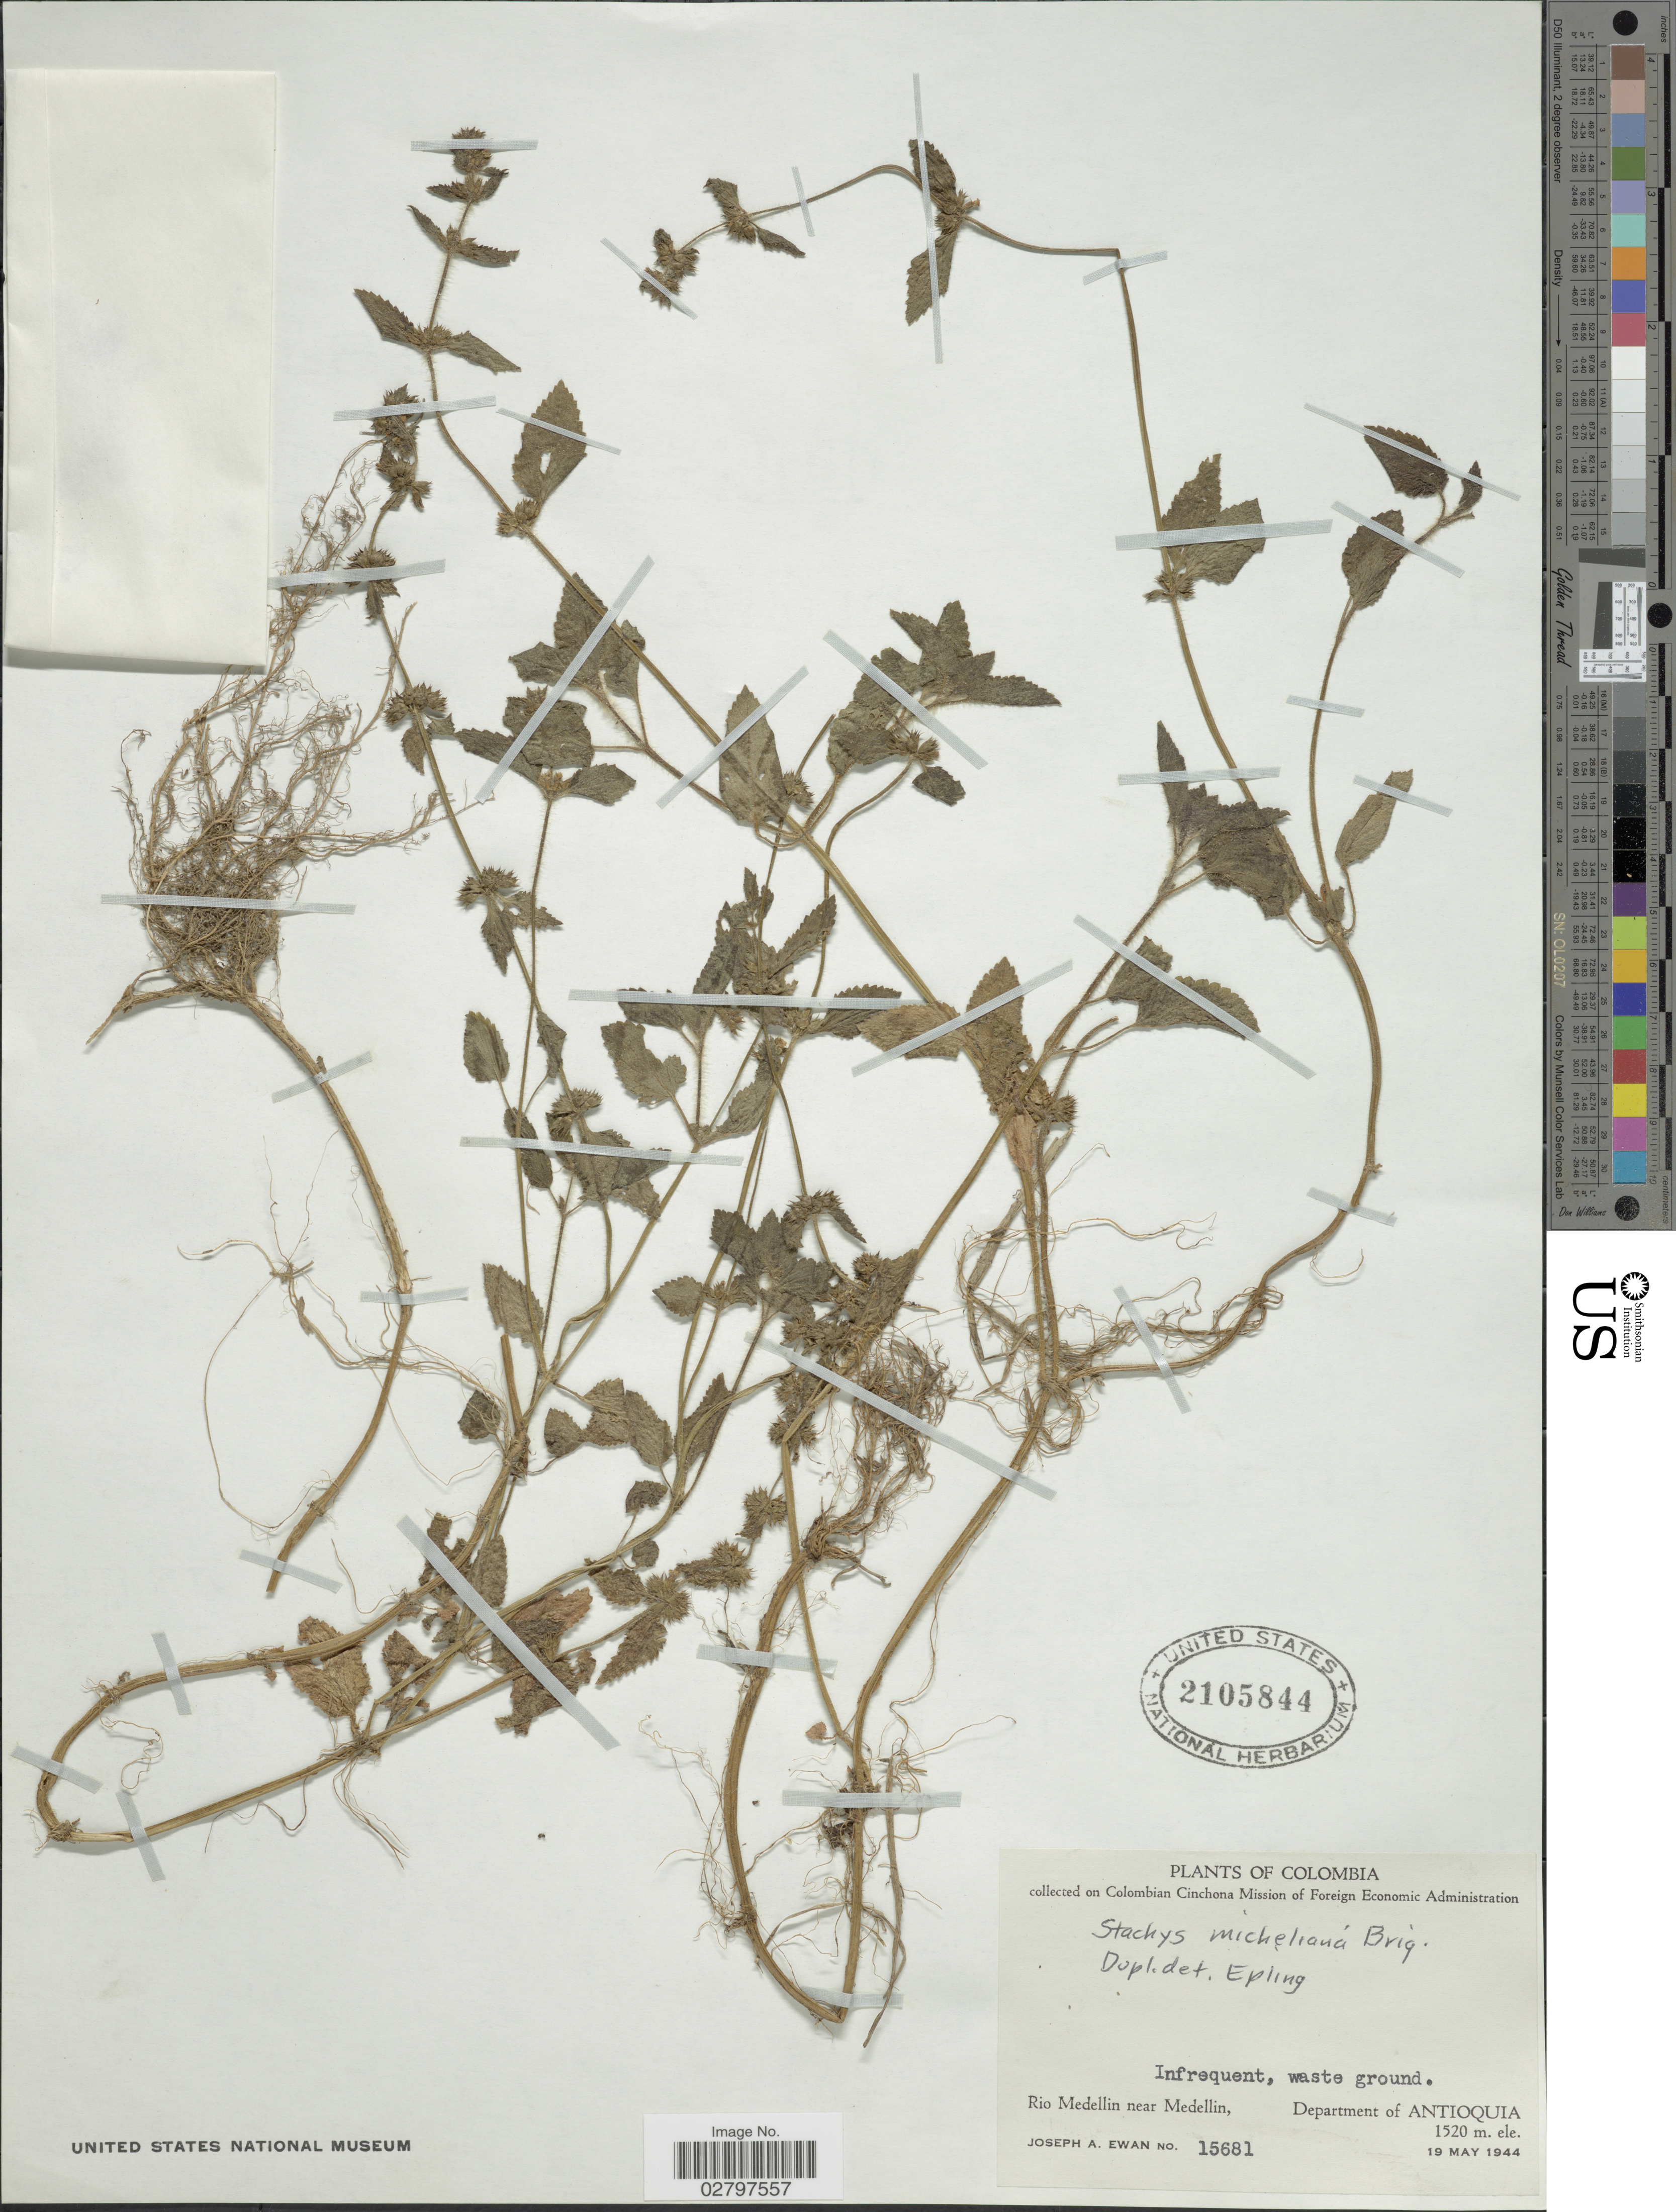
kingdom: Plantae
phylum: Tracheophyta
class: Magnoliopsida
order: Lamiales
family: Lamiaceae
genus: Stachys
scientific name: Stachys micheliana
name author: Briq. ex Micheli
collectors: J. A. Ewan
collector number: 15681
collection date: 1944-05-19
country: Colombia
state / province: Antioquia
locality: Rio Medellin near Medellin, Department of Antioquia.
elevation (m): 1520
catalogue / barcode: US 2105844